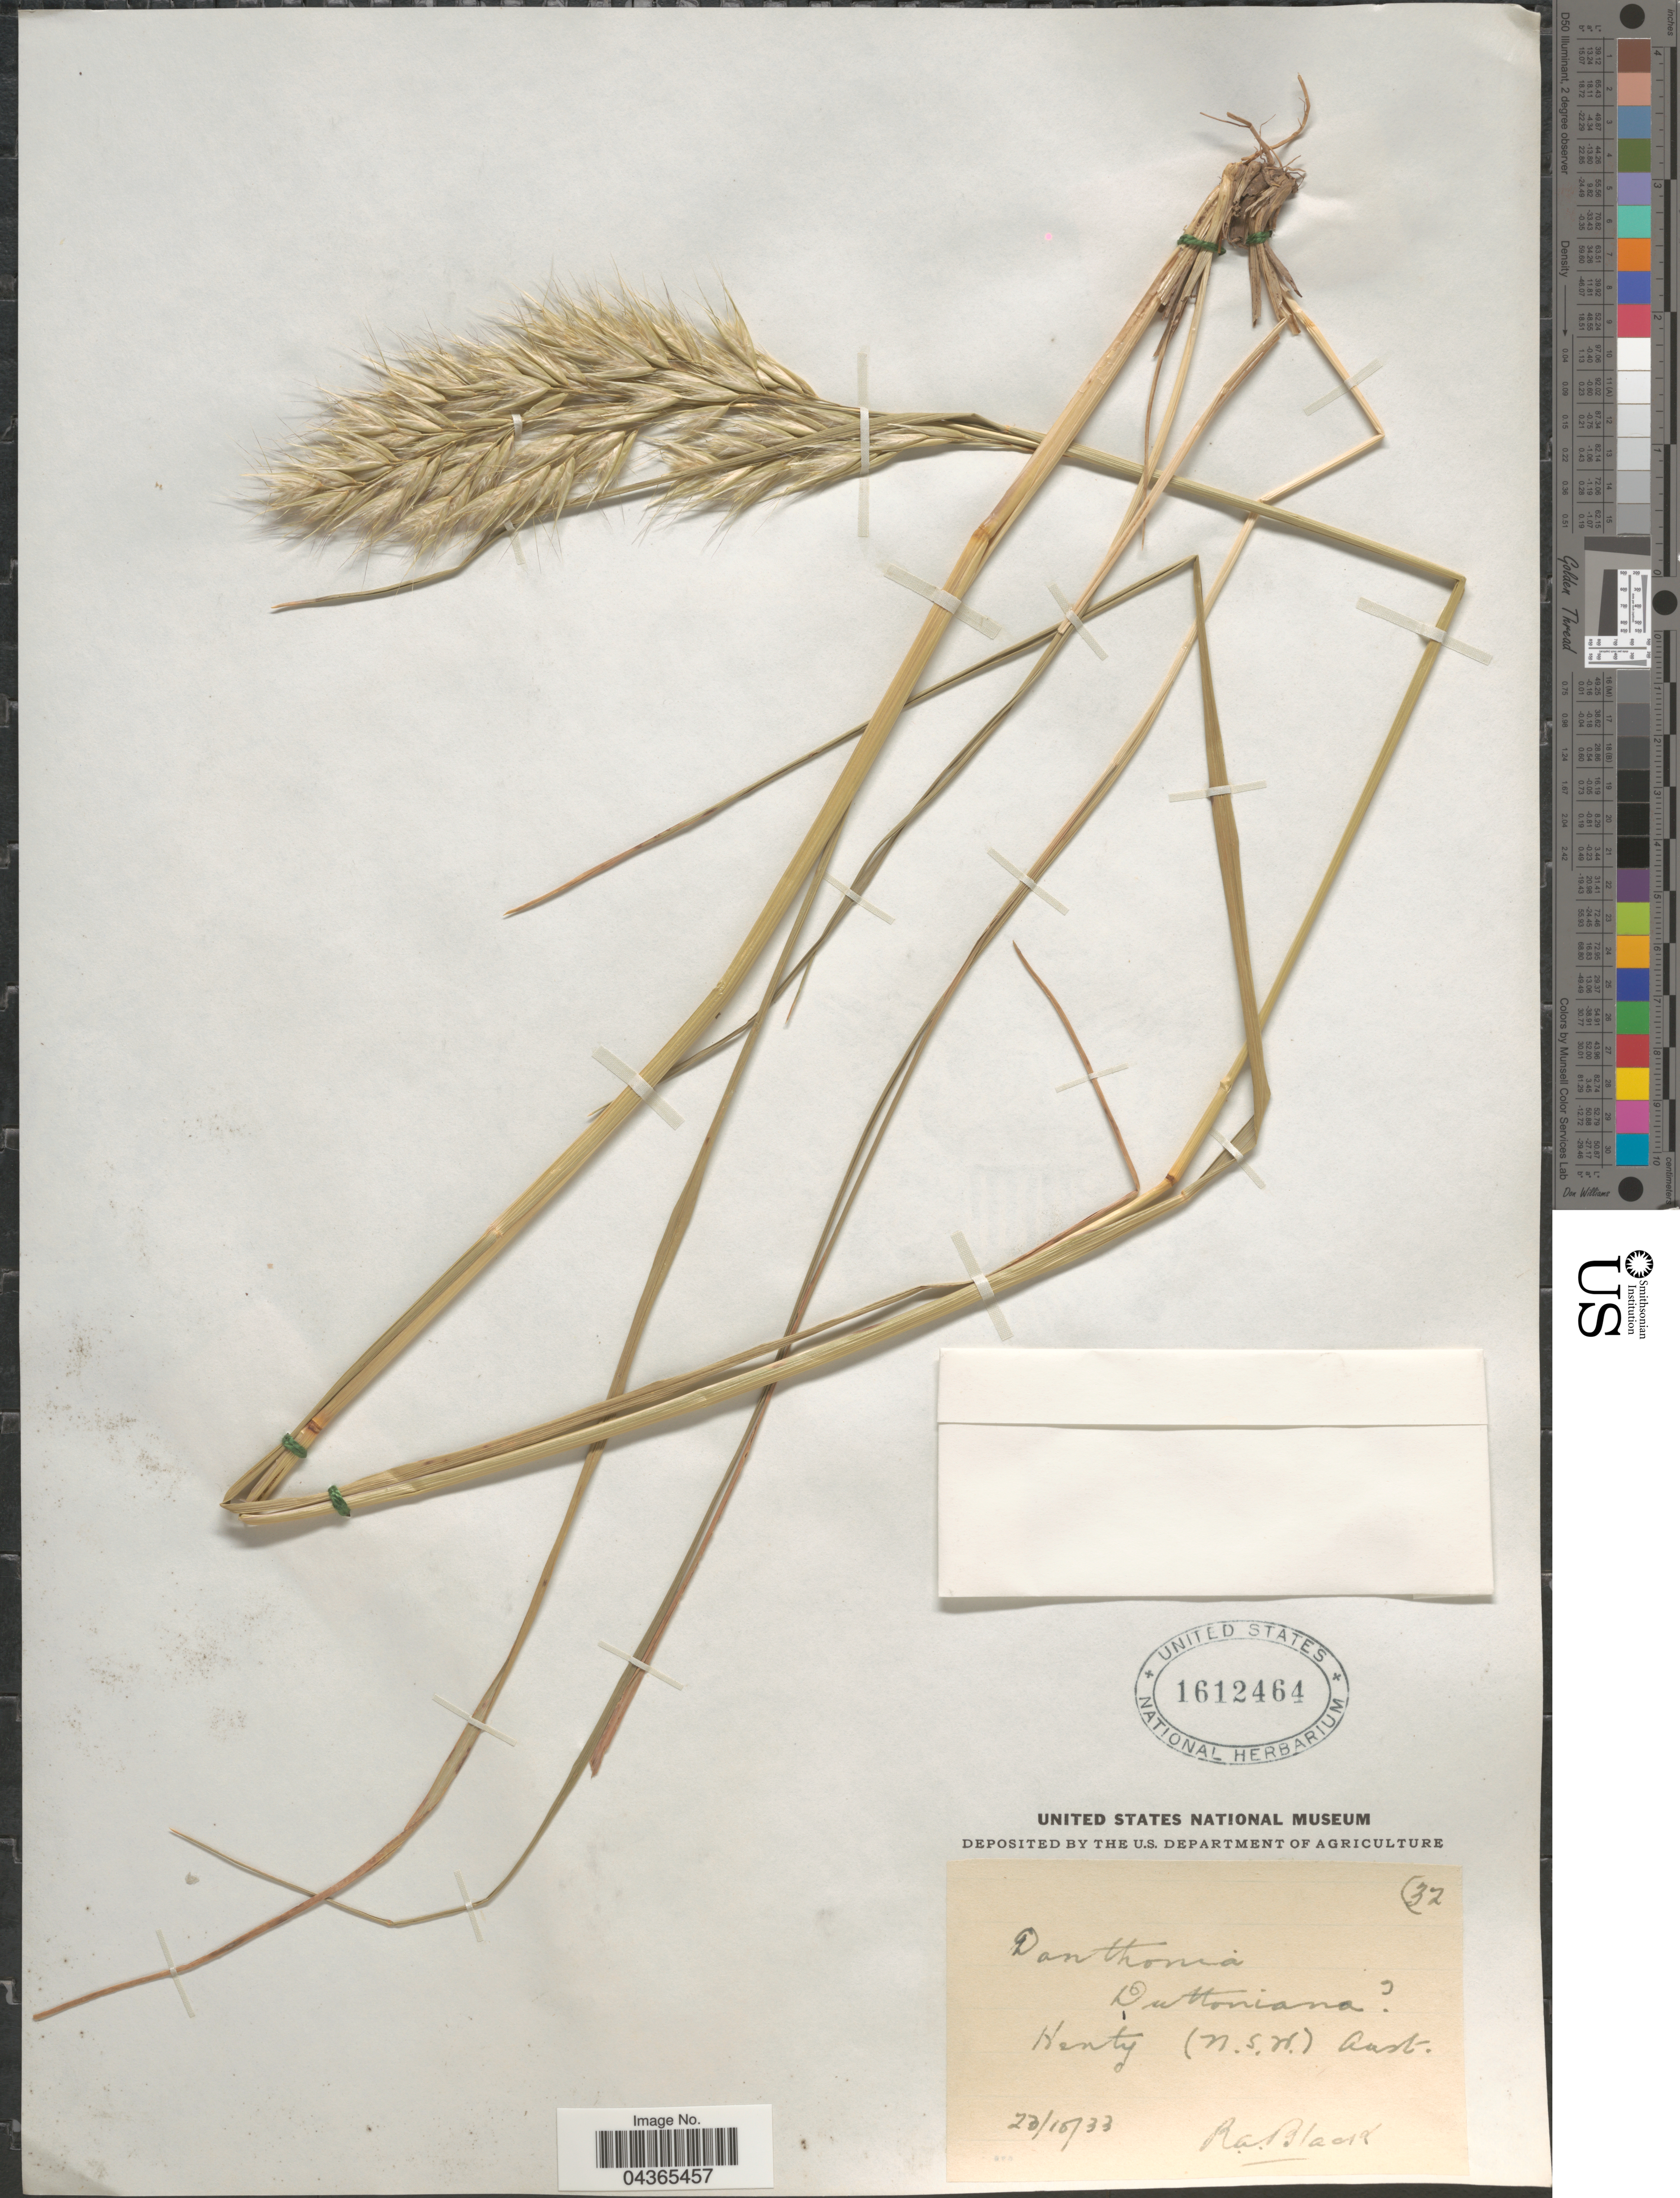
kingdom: Plantae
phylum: Tracheophyta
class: Liliopsida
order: Poales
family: Poaceae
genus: Rytidosperma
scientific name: Rytidosperma duttonianum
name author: (Cashmore) Connor & Edgar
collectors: R. A. Black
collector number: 32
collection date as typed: Transcribed d/m/y: 23/10/33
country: Australia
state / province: New South Wales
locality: Henty.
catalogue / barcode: US 1612464